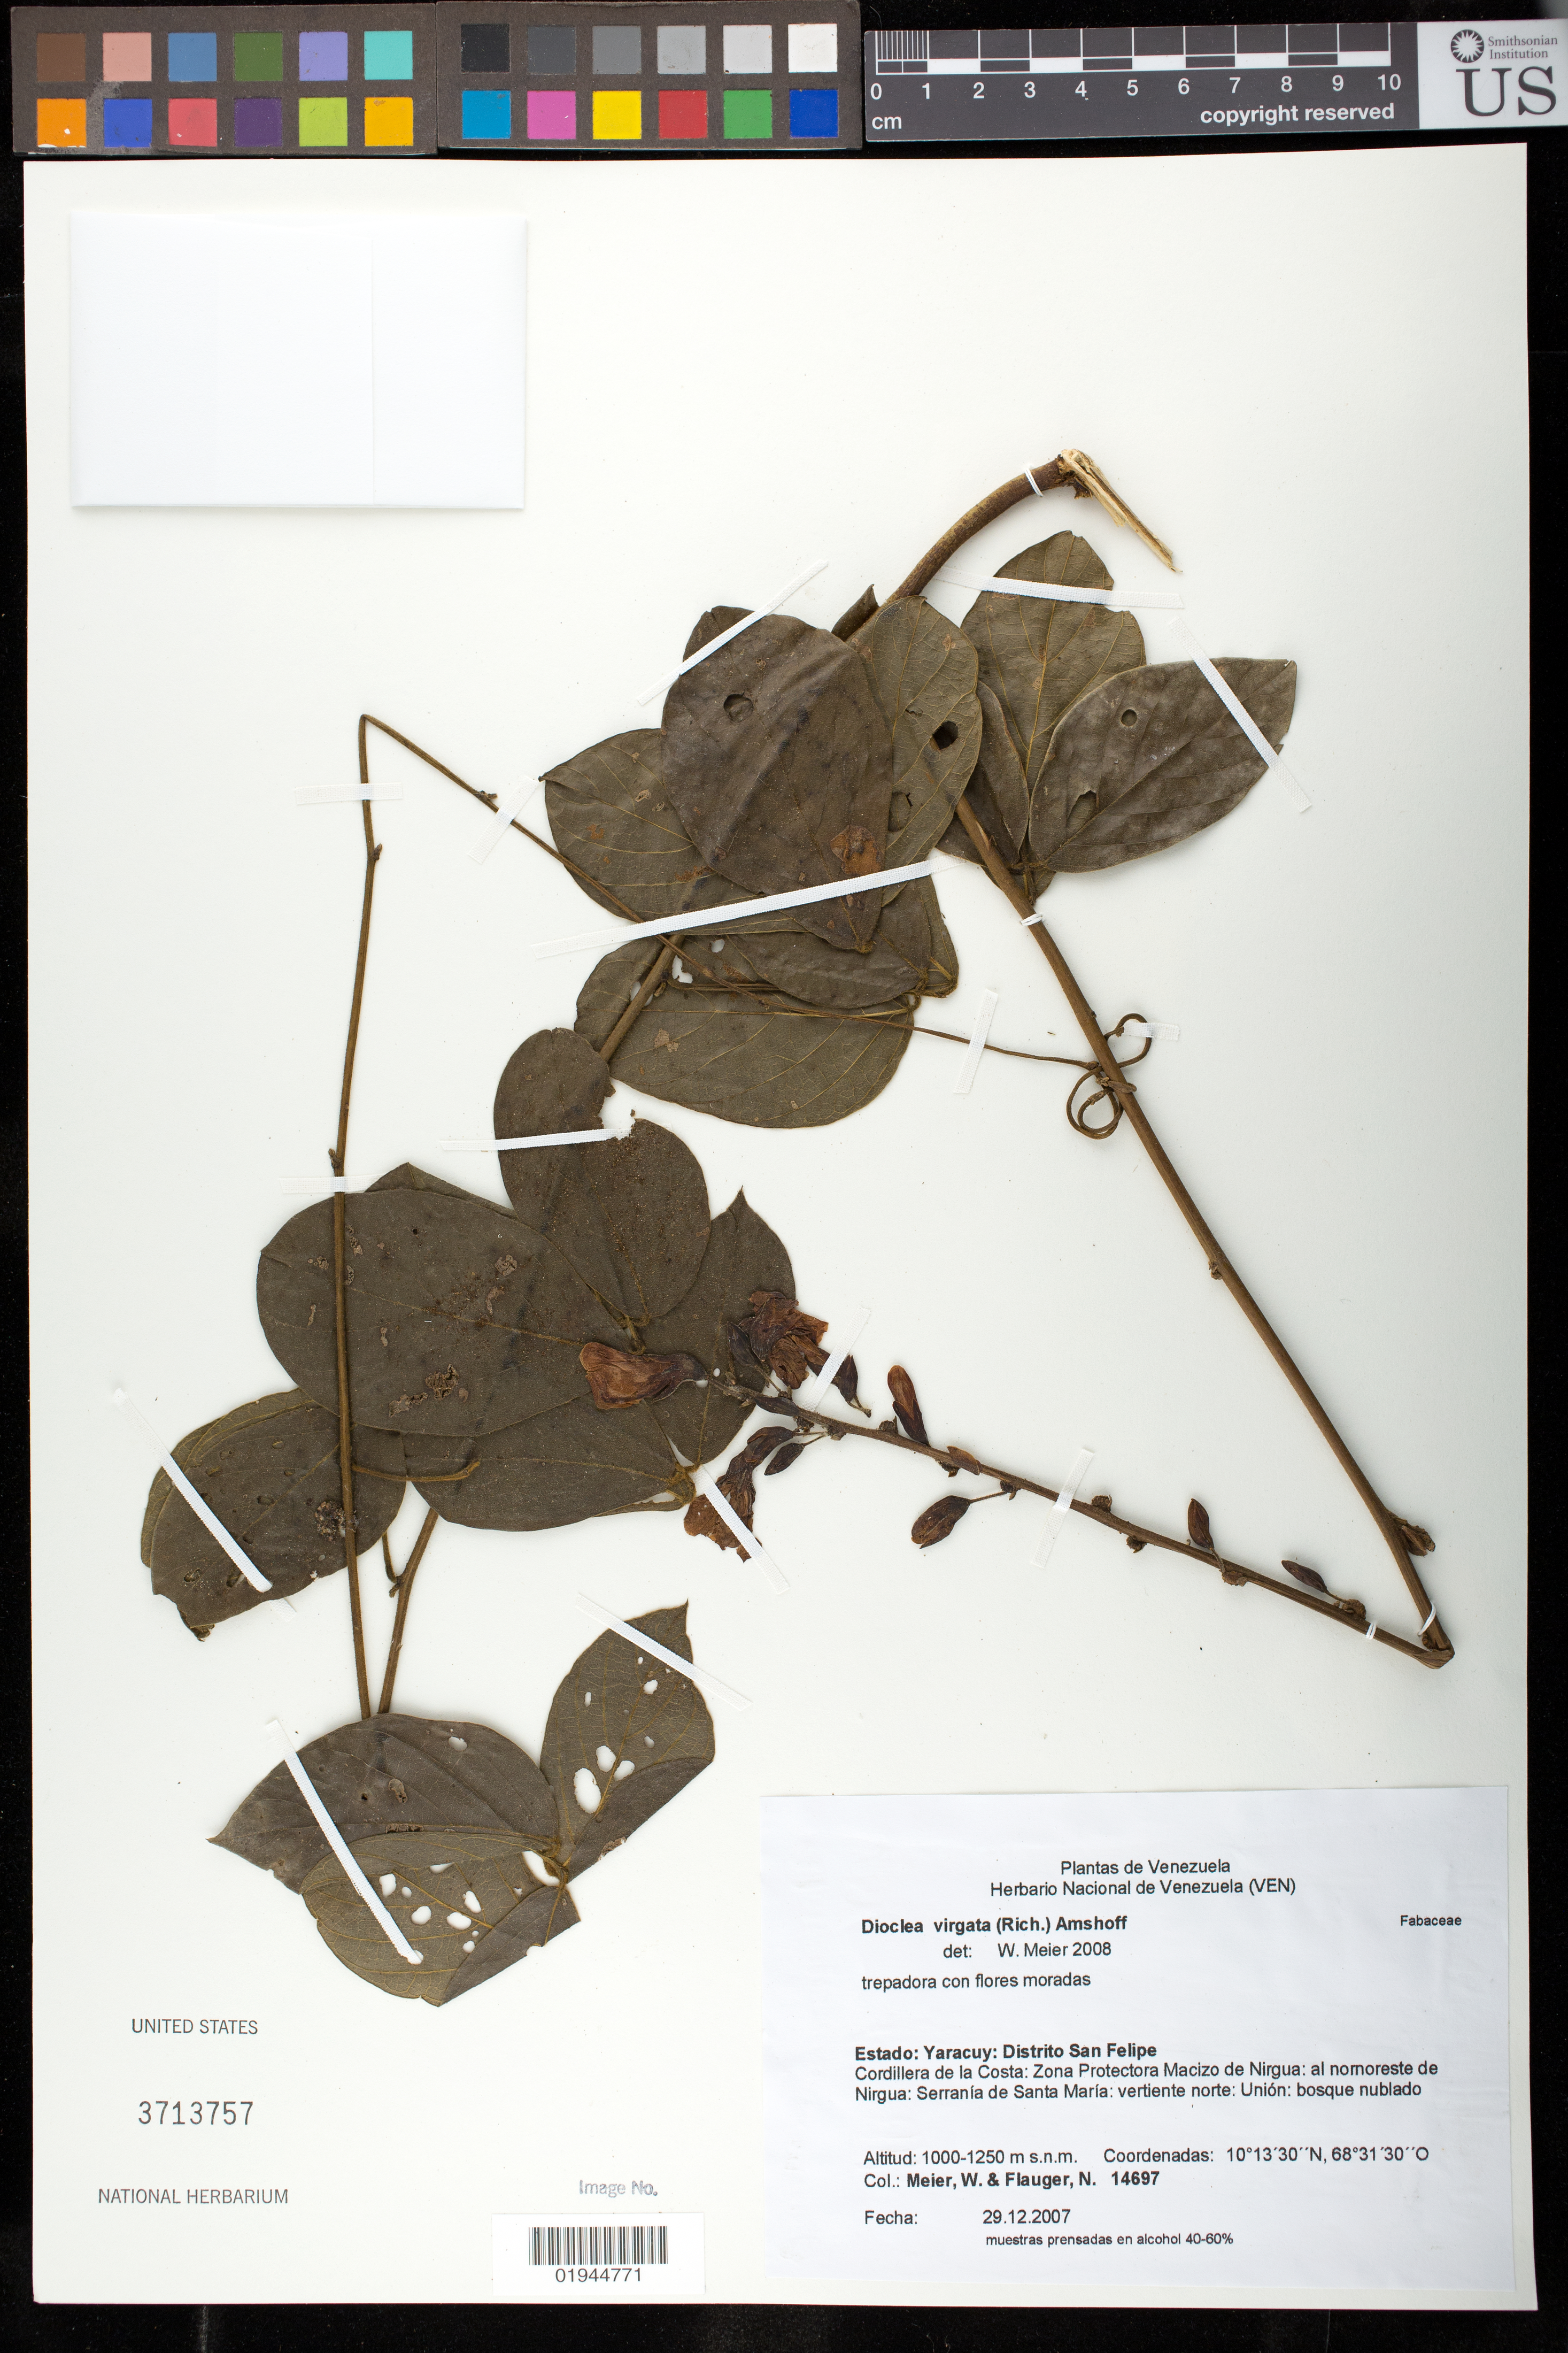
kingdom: Plantae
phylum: Tracheophyta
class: Magnoliopsida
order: Fabales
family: Fabaceae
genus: Dioclea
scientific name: Dioclea virgata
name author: (Rich.) Amshoff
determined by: Meier, Winfried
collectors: W. Meier & N. Flauger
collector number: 14697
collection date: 2007-12-29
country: Venezuela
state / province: Yaracuy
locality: Distrito San Felipe, Cordillera de la Costa, Zona Protectora Macizo de Nirgua, al nomoreste de Nirgua, Serrania de Santa Maria, vientre norte, Union.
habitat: bosque nublado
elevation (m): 1000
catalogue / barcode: US 3713757